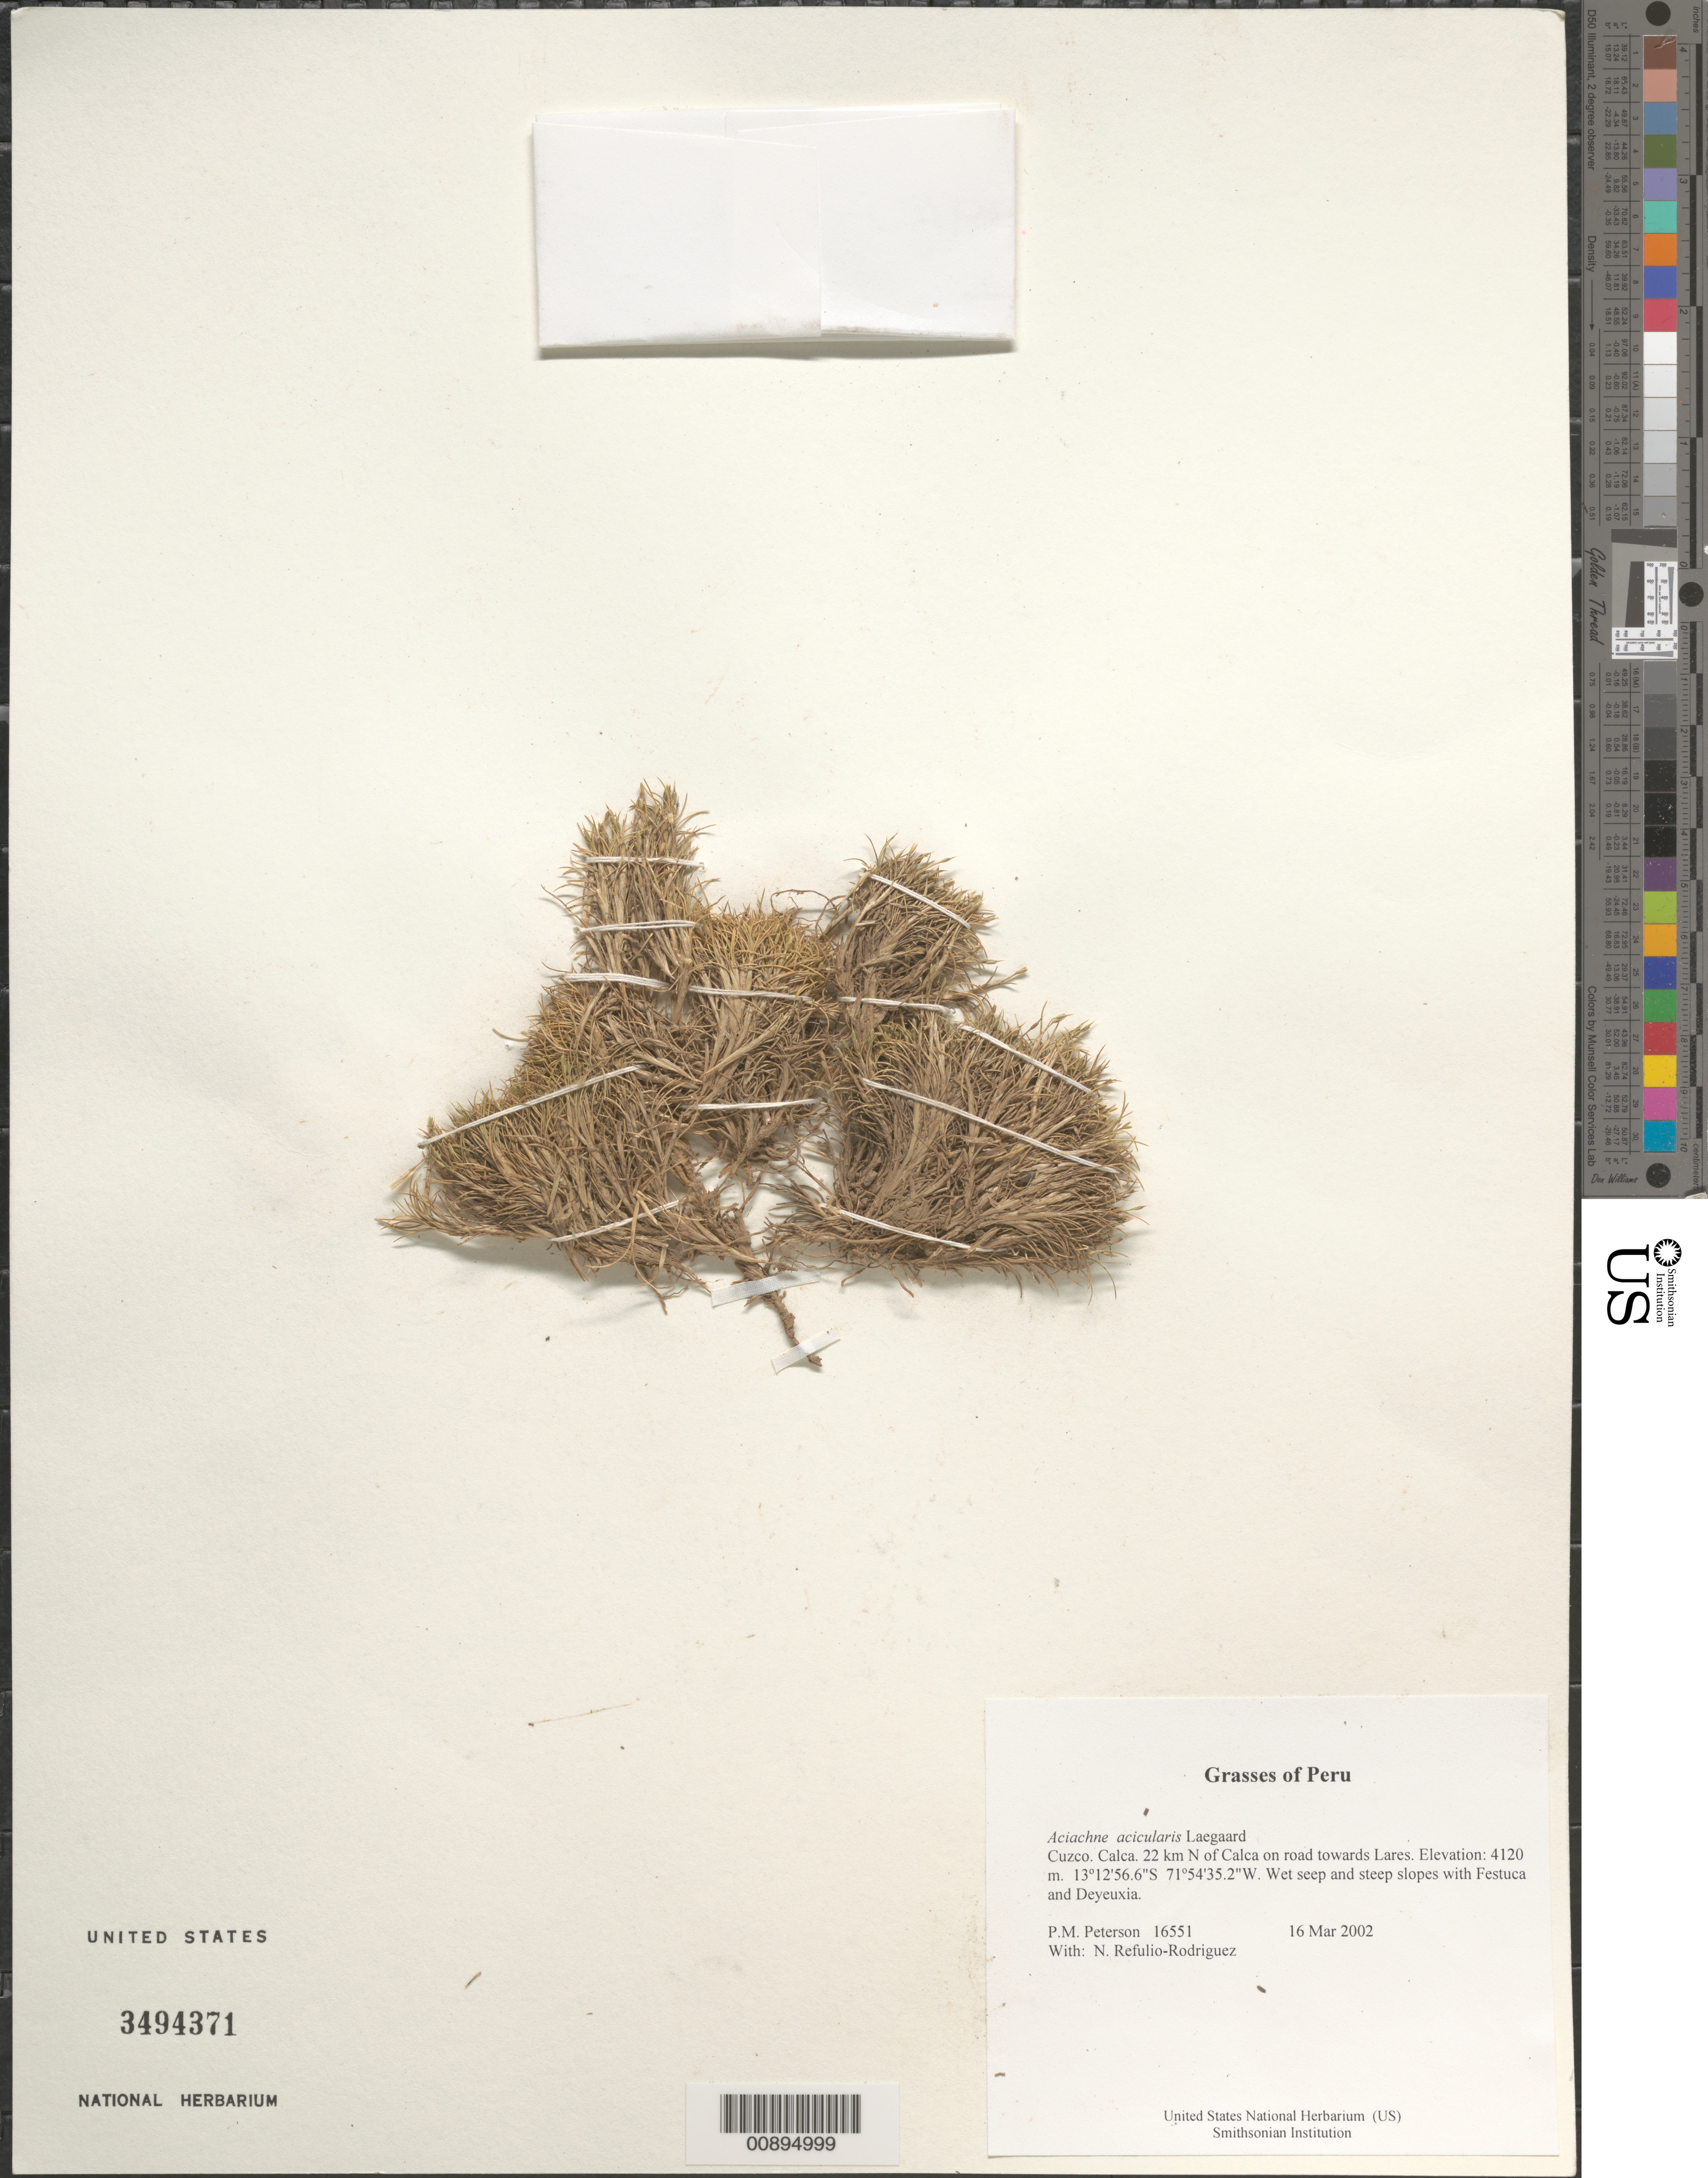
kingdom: Plantae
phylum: Tracheophyta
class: Liliopsida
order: Poales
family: Poaceae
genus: Aciachne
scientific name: Aciachne acicularis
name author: Lægaard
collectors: P. M. Peterson & N. Refulio-Rodríguez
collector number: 16551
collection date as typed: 16 Mar 2002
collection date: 2002-03-16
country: Peru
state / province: Cusco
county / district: Calca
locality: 22 km N of Calca on road towards Lares.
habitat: Wet seep and steep slopes with ~Festuca and Deyeuxia~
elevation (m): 4120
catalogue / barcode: US 3494371